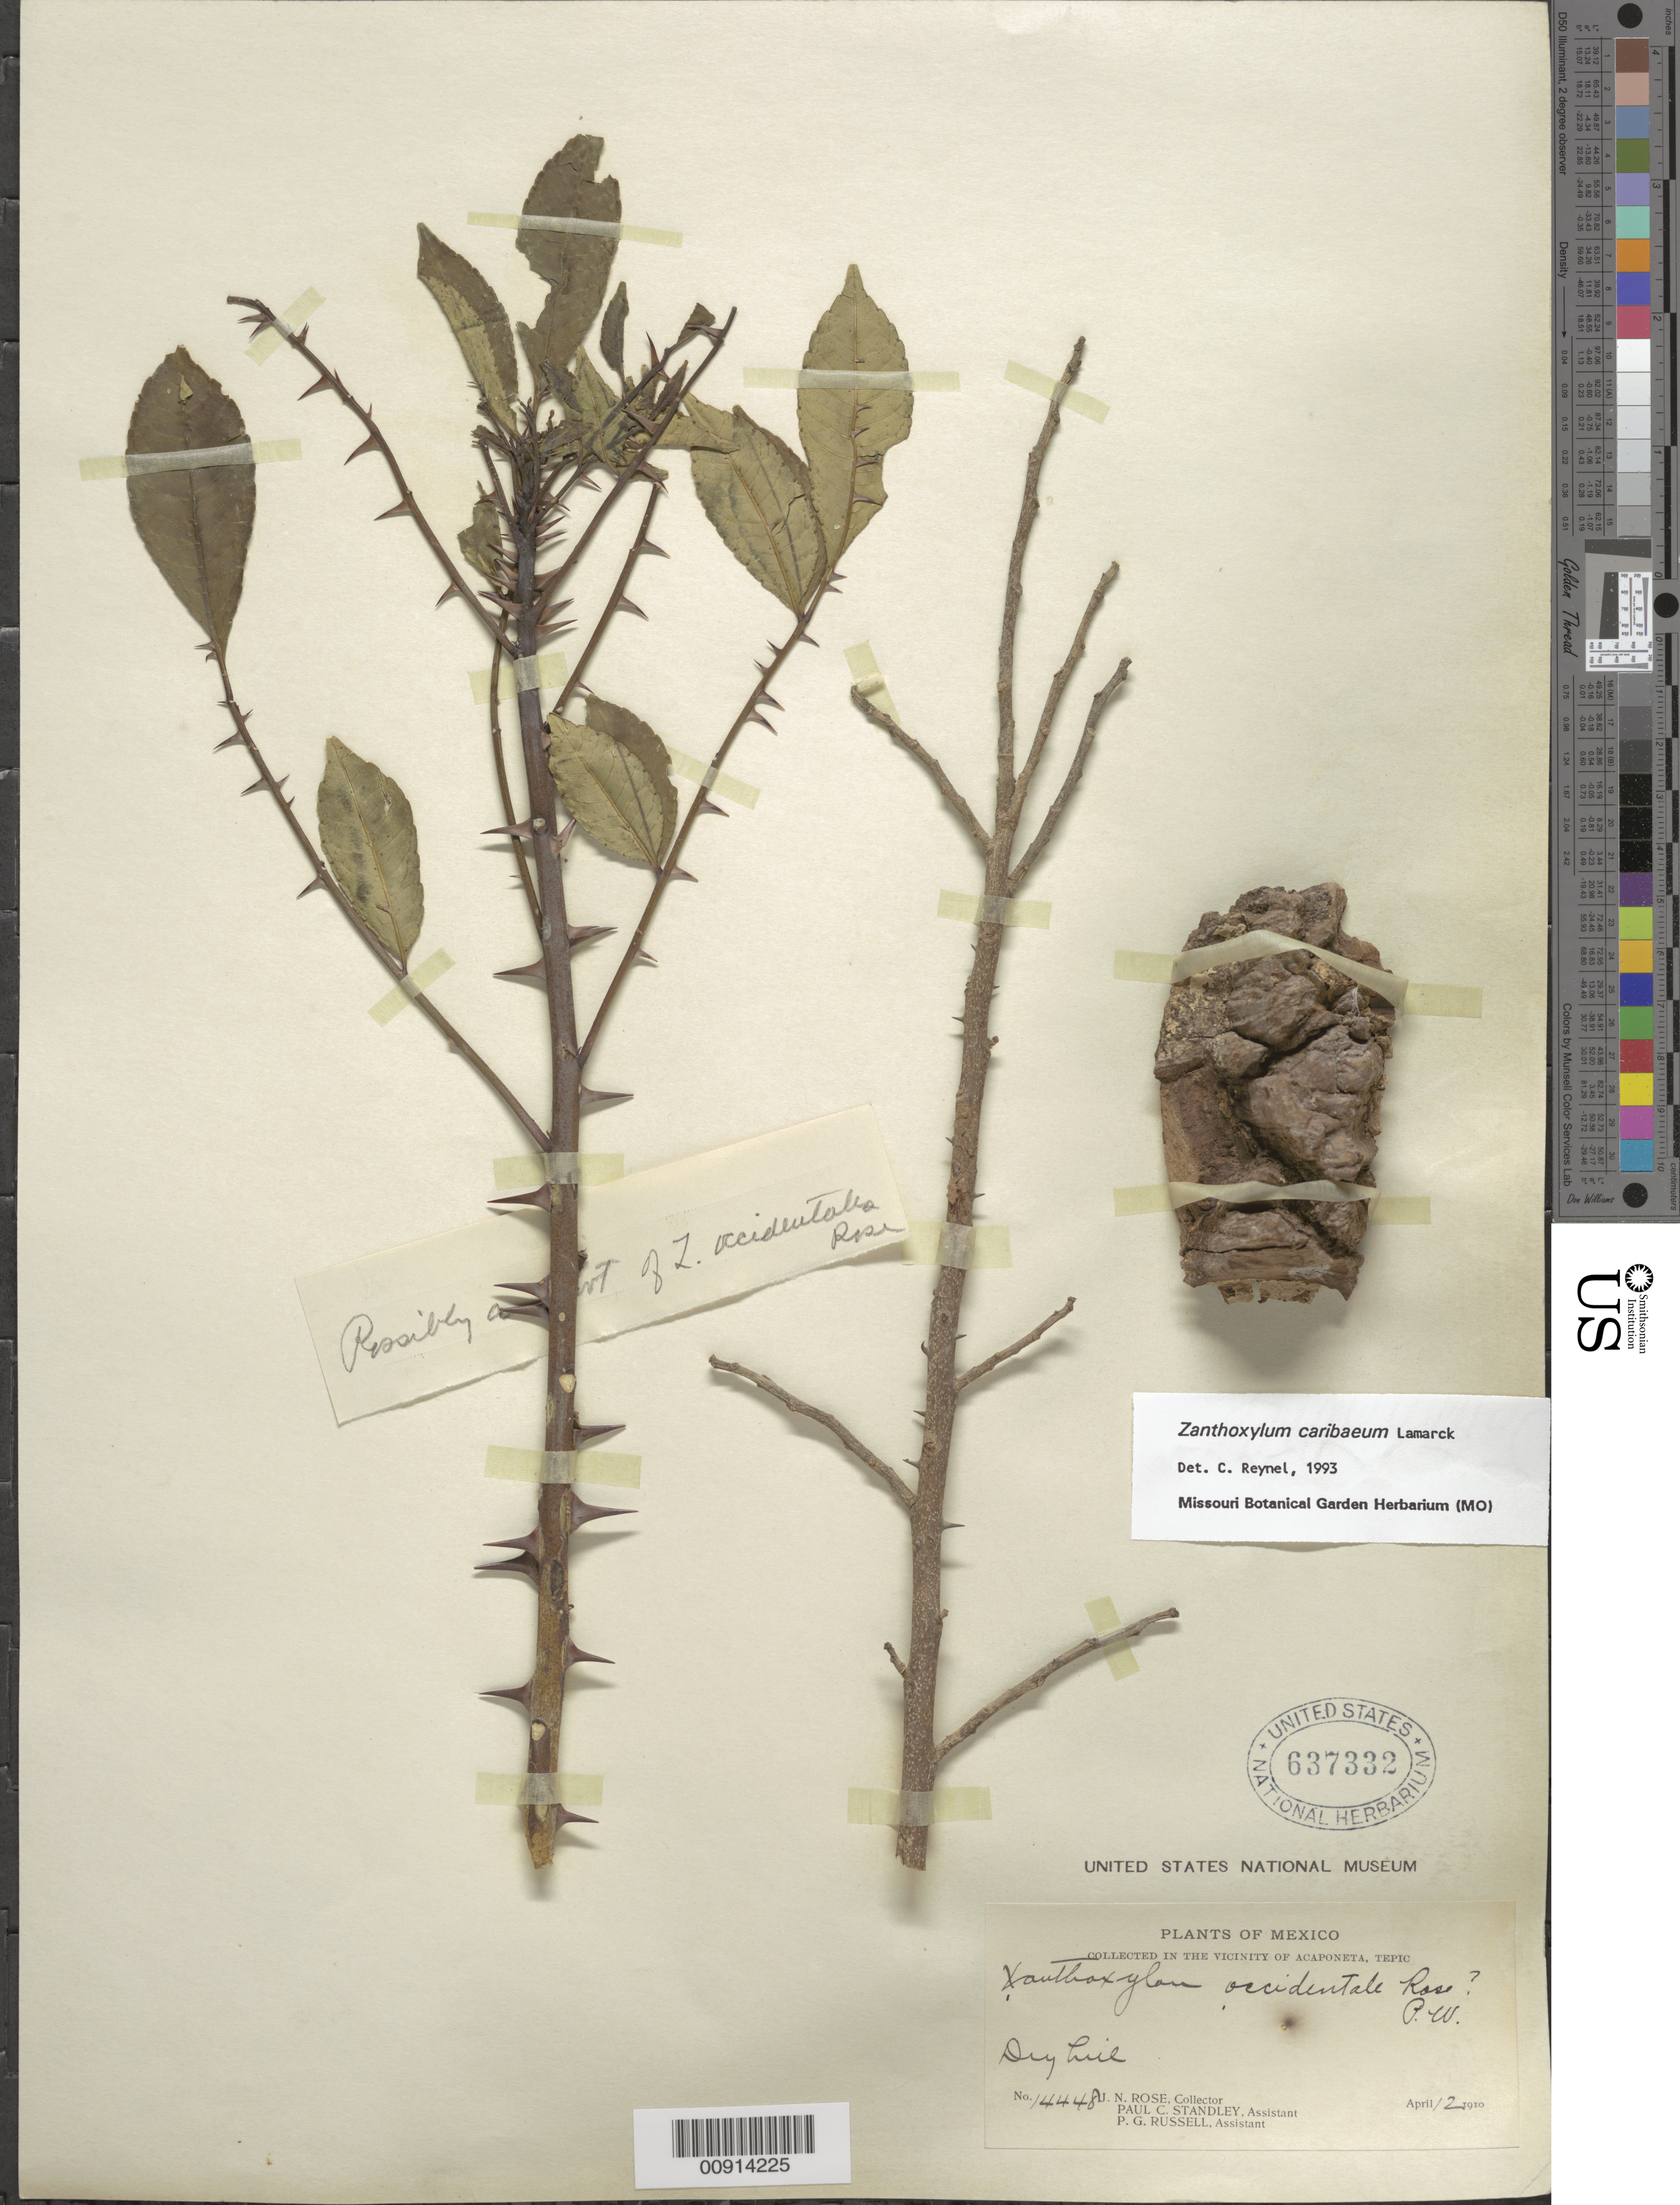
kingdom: Plantae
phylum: Tracheophyta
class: Magnoliopsida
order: Sapindales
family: Rutaceae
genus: Zanthoxylum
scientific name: Zanthoxylum caribaeum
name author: Lam.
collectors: J. N. Rose, P. C. Standley & P. G. Russell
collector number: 14448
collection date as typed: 12 Apr 1910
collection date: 1910-04-12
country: Mexico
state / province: Nayarit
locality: Vicinity of Acaponeta, Tepic.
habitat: Dry hill.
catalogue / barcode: US 637332